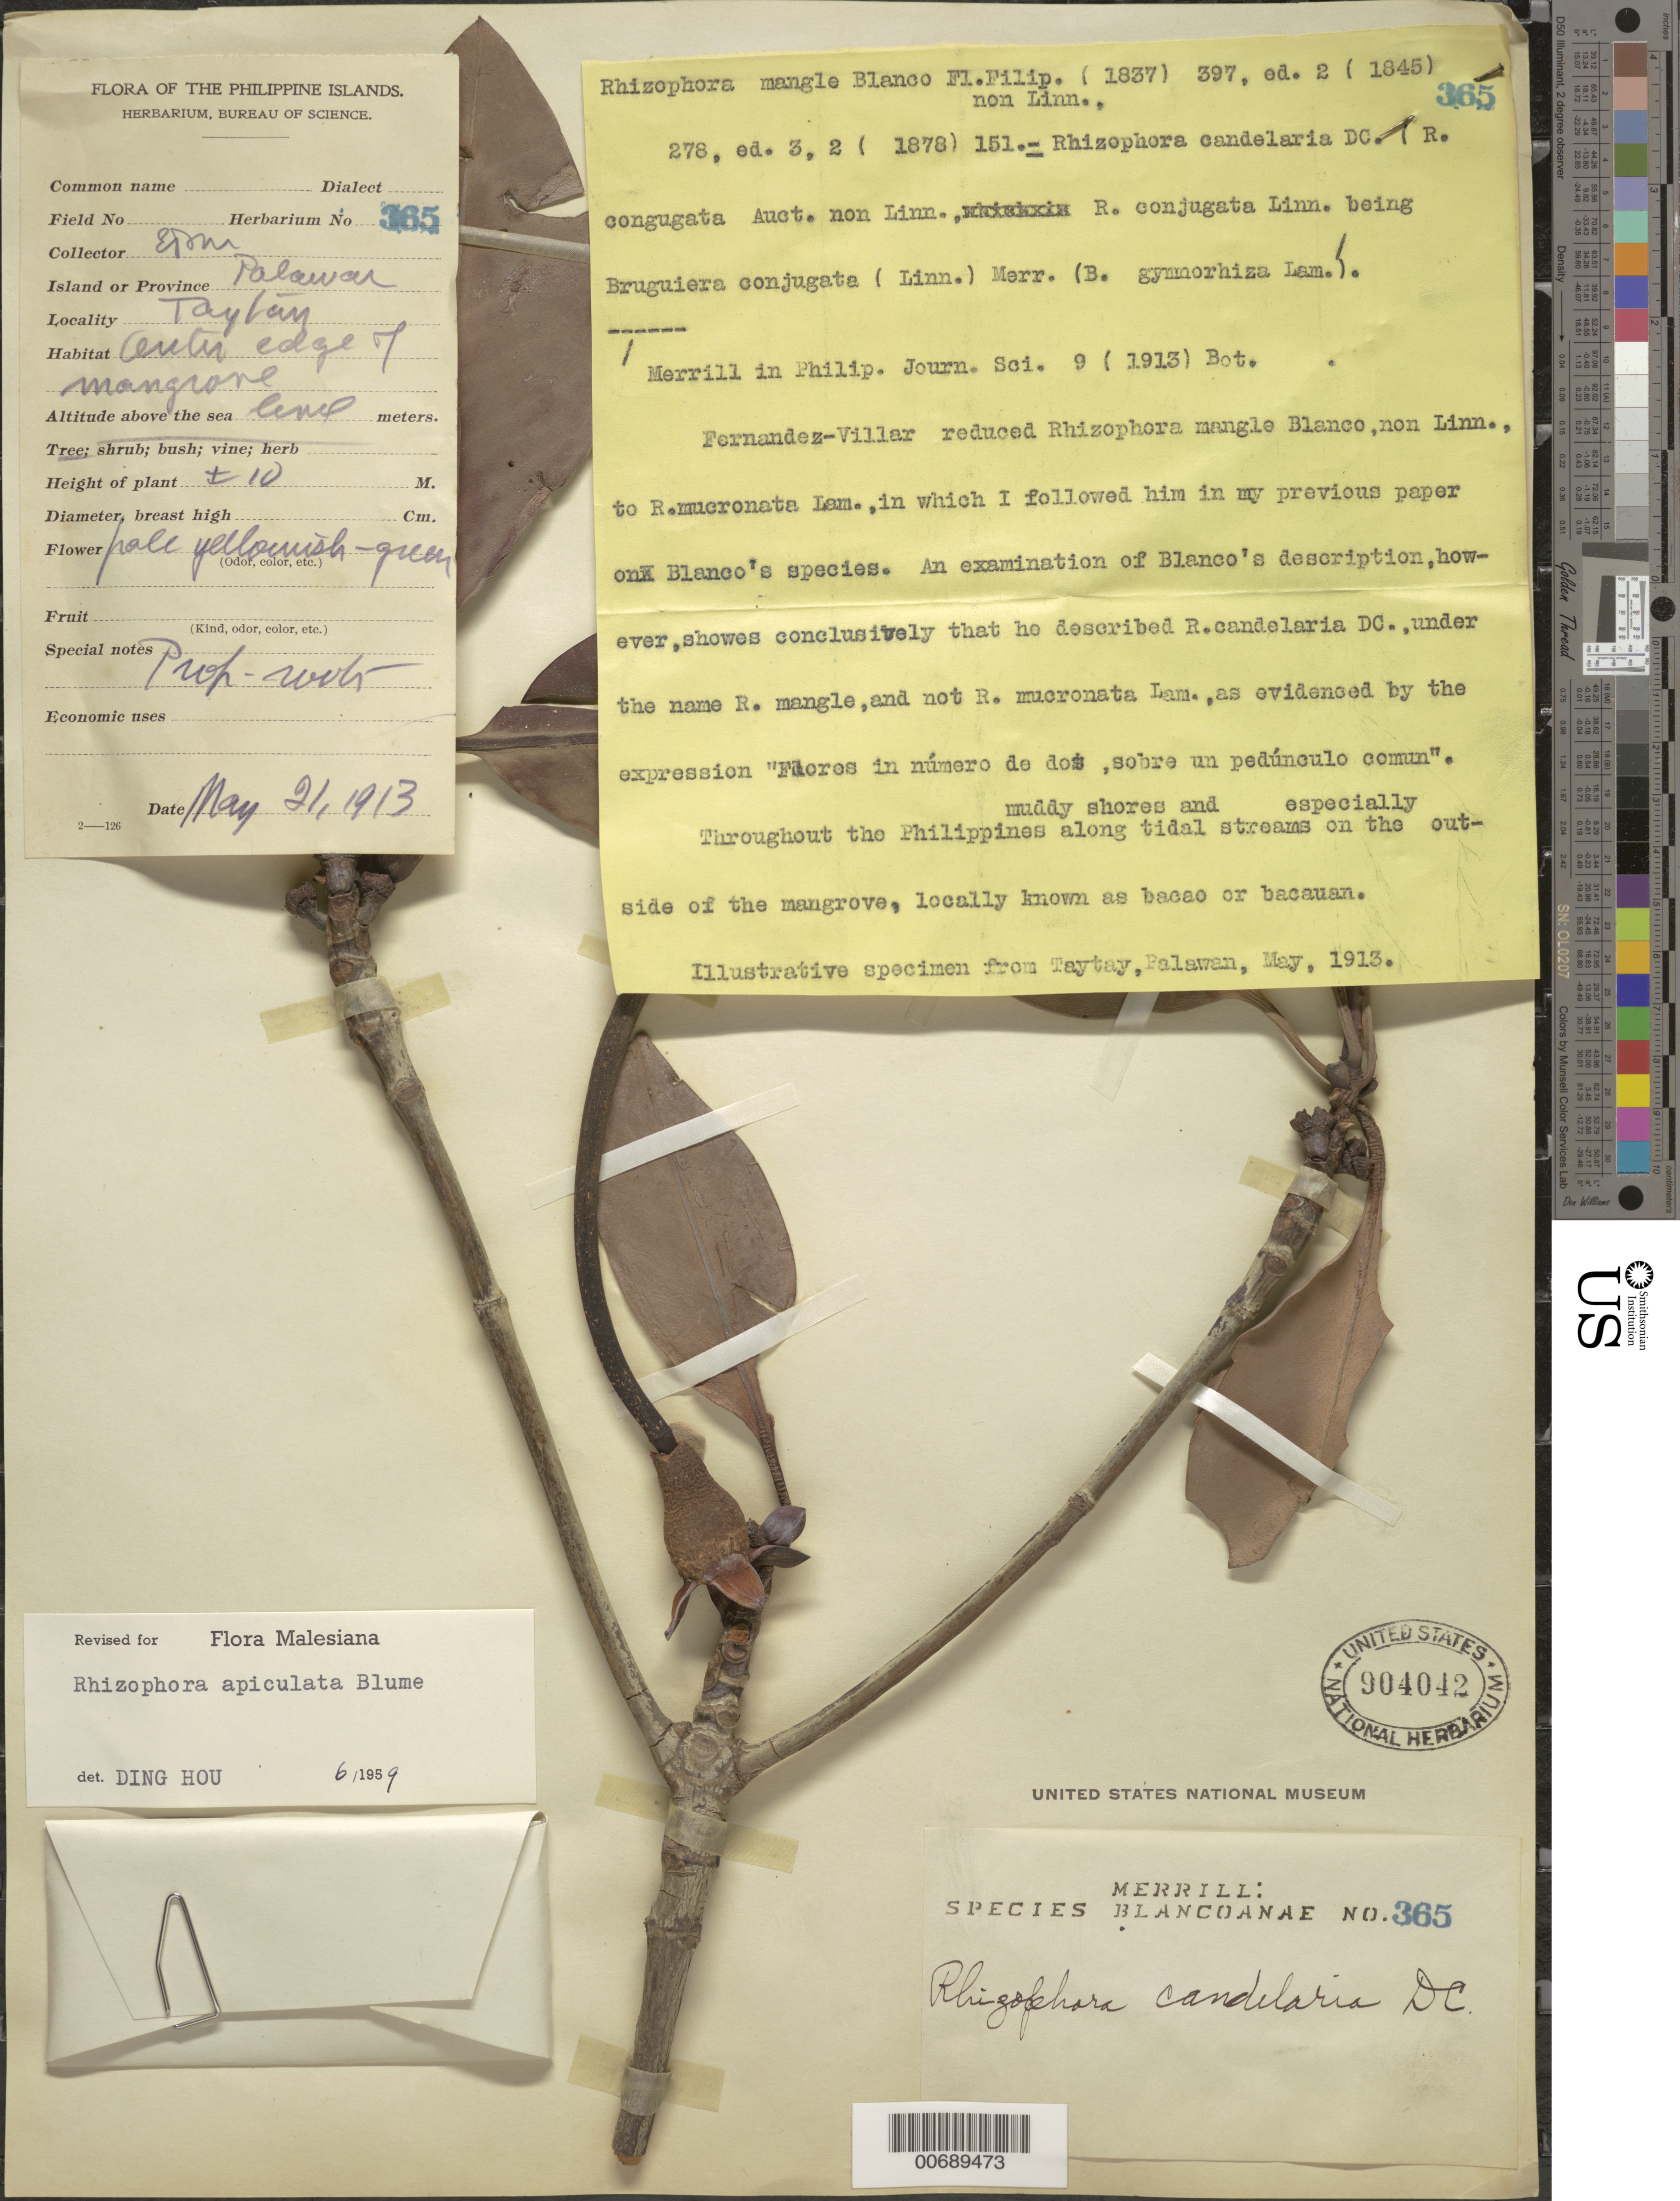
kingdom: Plantae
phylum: Tracheophyta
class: Magnoliopsida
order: Malpighiales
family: Rhizophoraceae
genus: Rhizophora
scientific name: Rhizophora apiculata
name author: Blume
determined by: Ding Hou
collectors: E. D. Merrill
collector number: Sp. Blancoan. 0365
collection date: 1913-05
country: Philippines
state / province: Mimaropa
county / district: Palawan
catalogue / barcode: US 904042